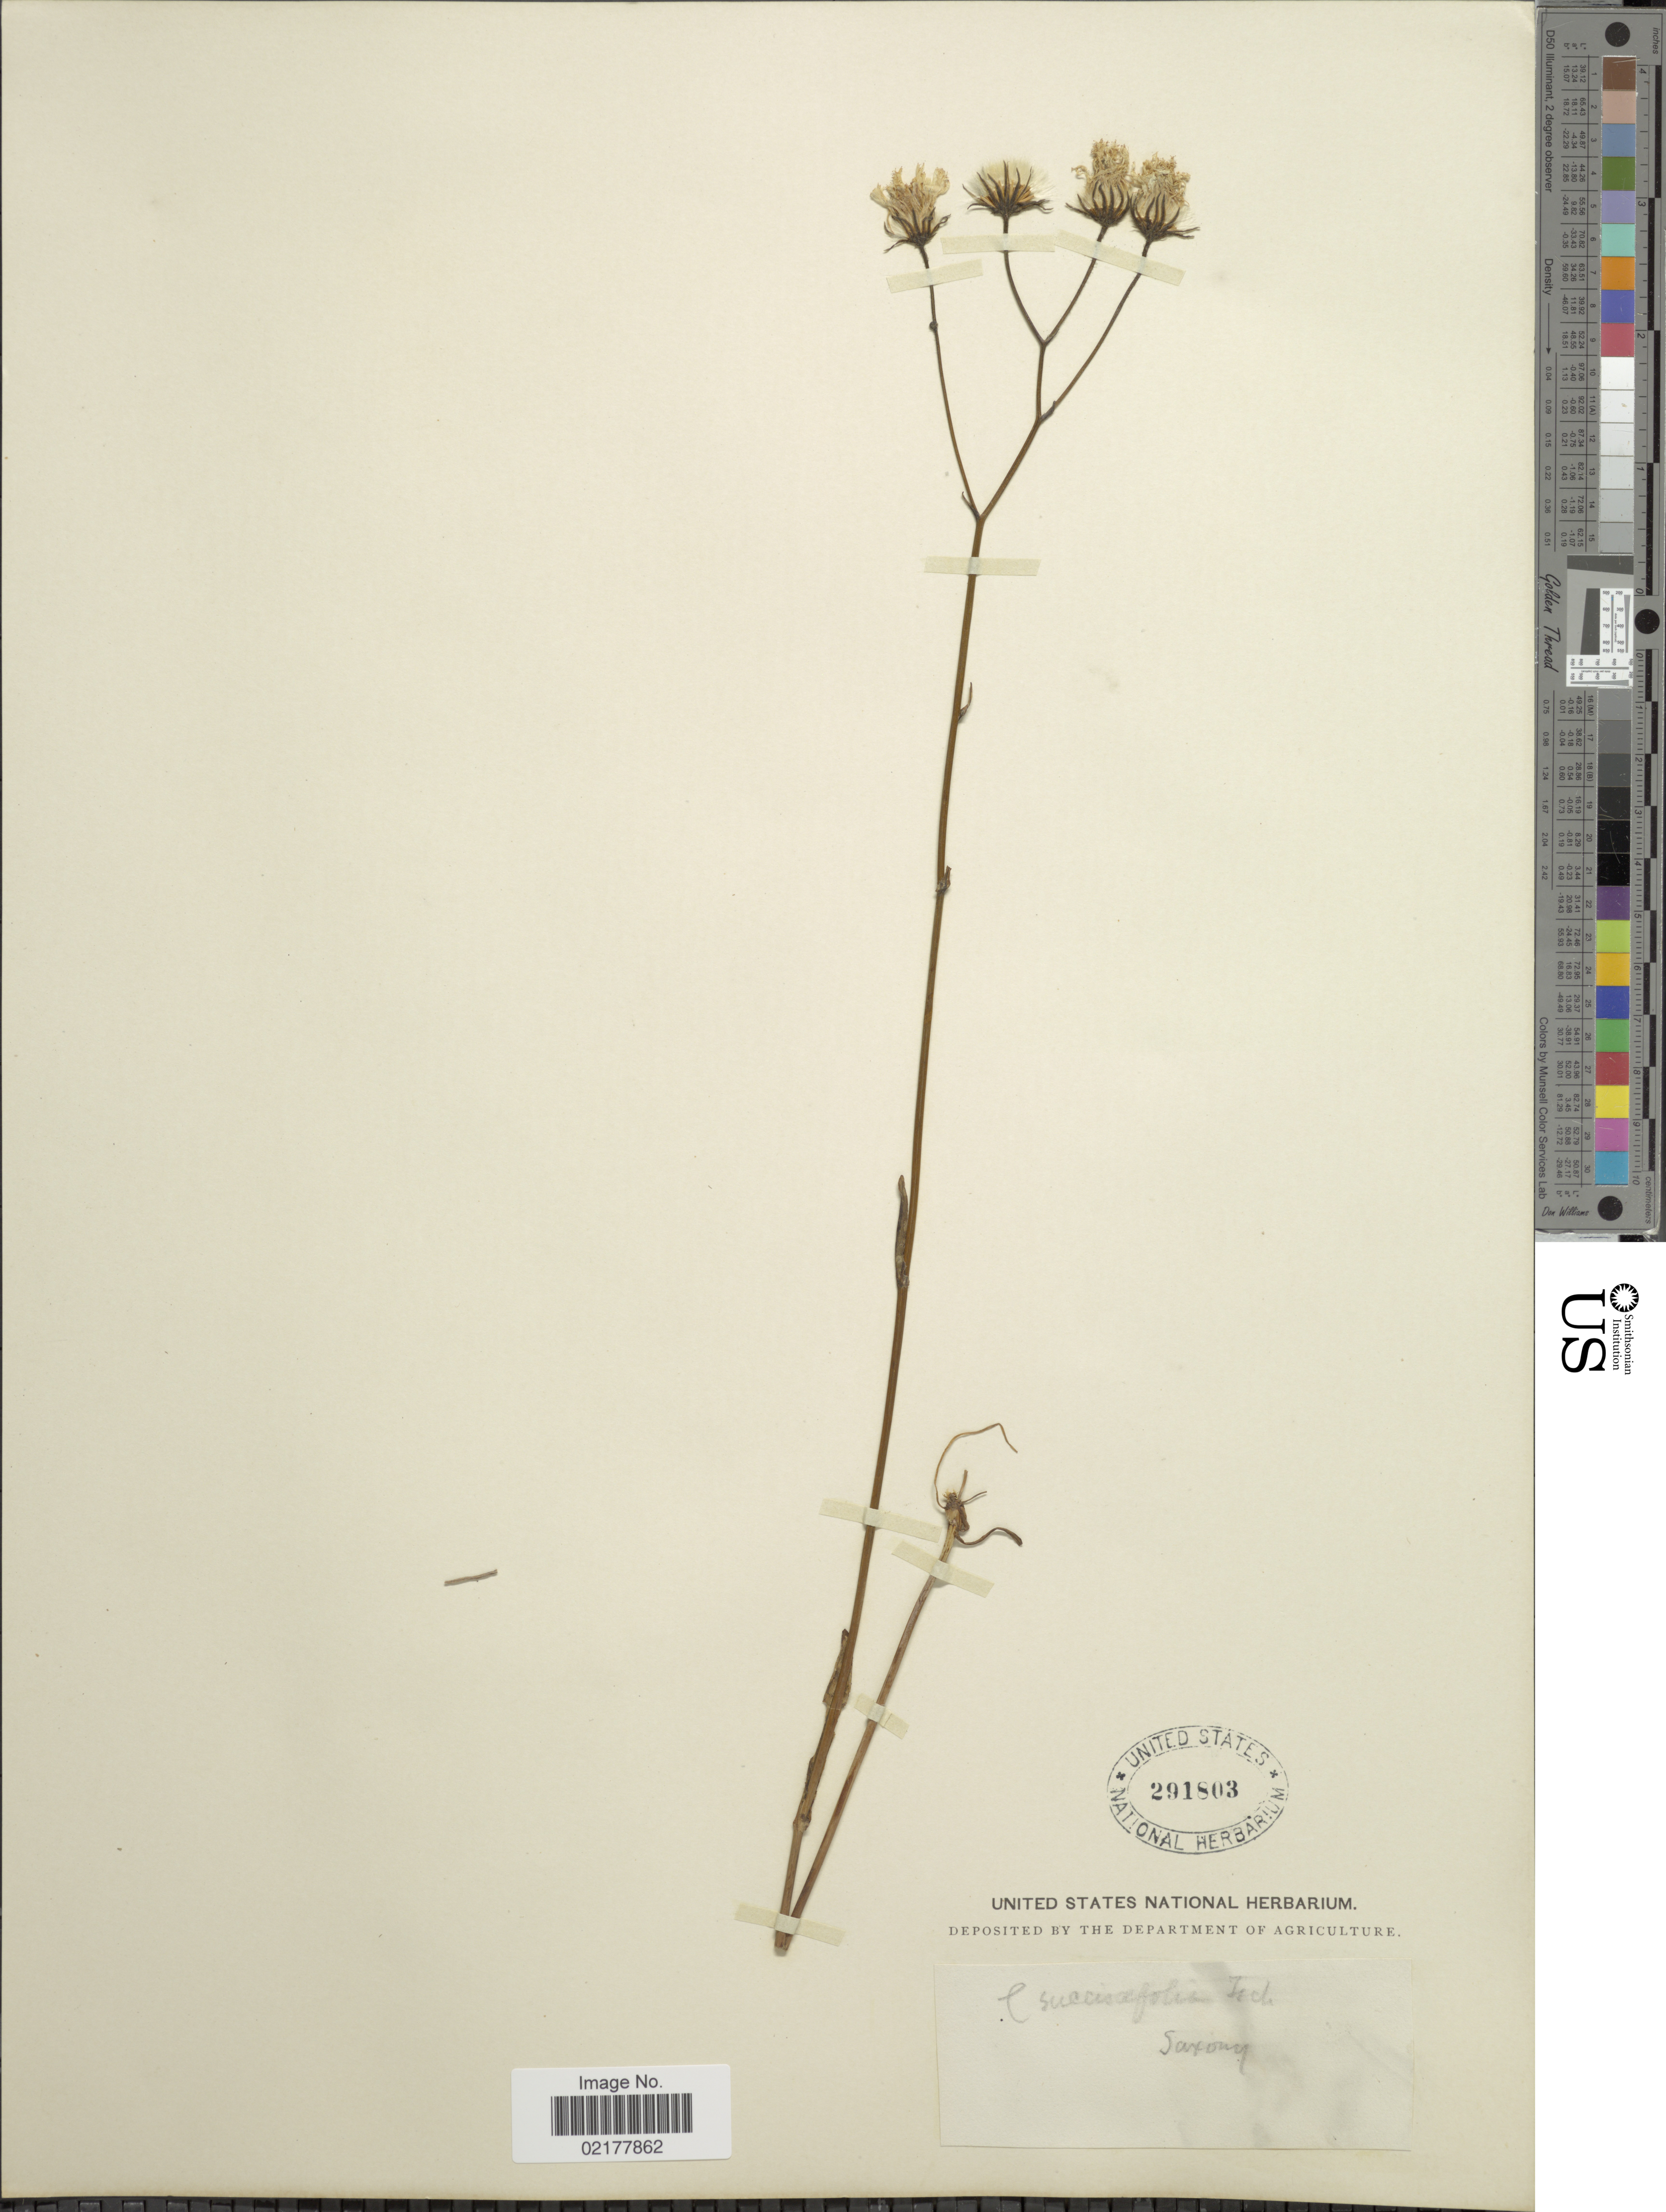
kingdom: Plantae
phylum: Tracheophyta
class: Magnoliopsida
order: Asterales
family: Asteraceae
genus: Crepis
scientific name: Crepis mollis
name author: (Jacq.) Asch.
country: Germany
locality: Saxony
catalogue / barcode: US 291803